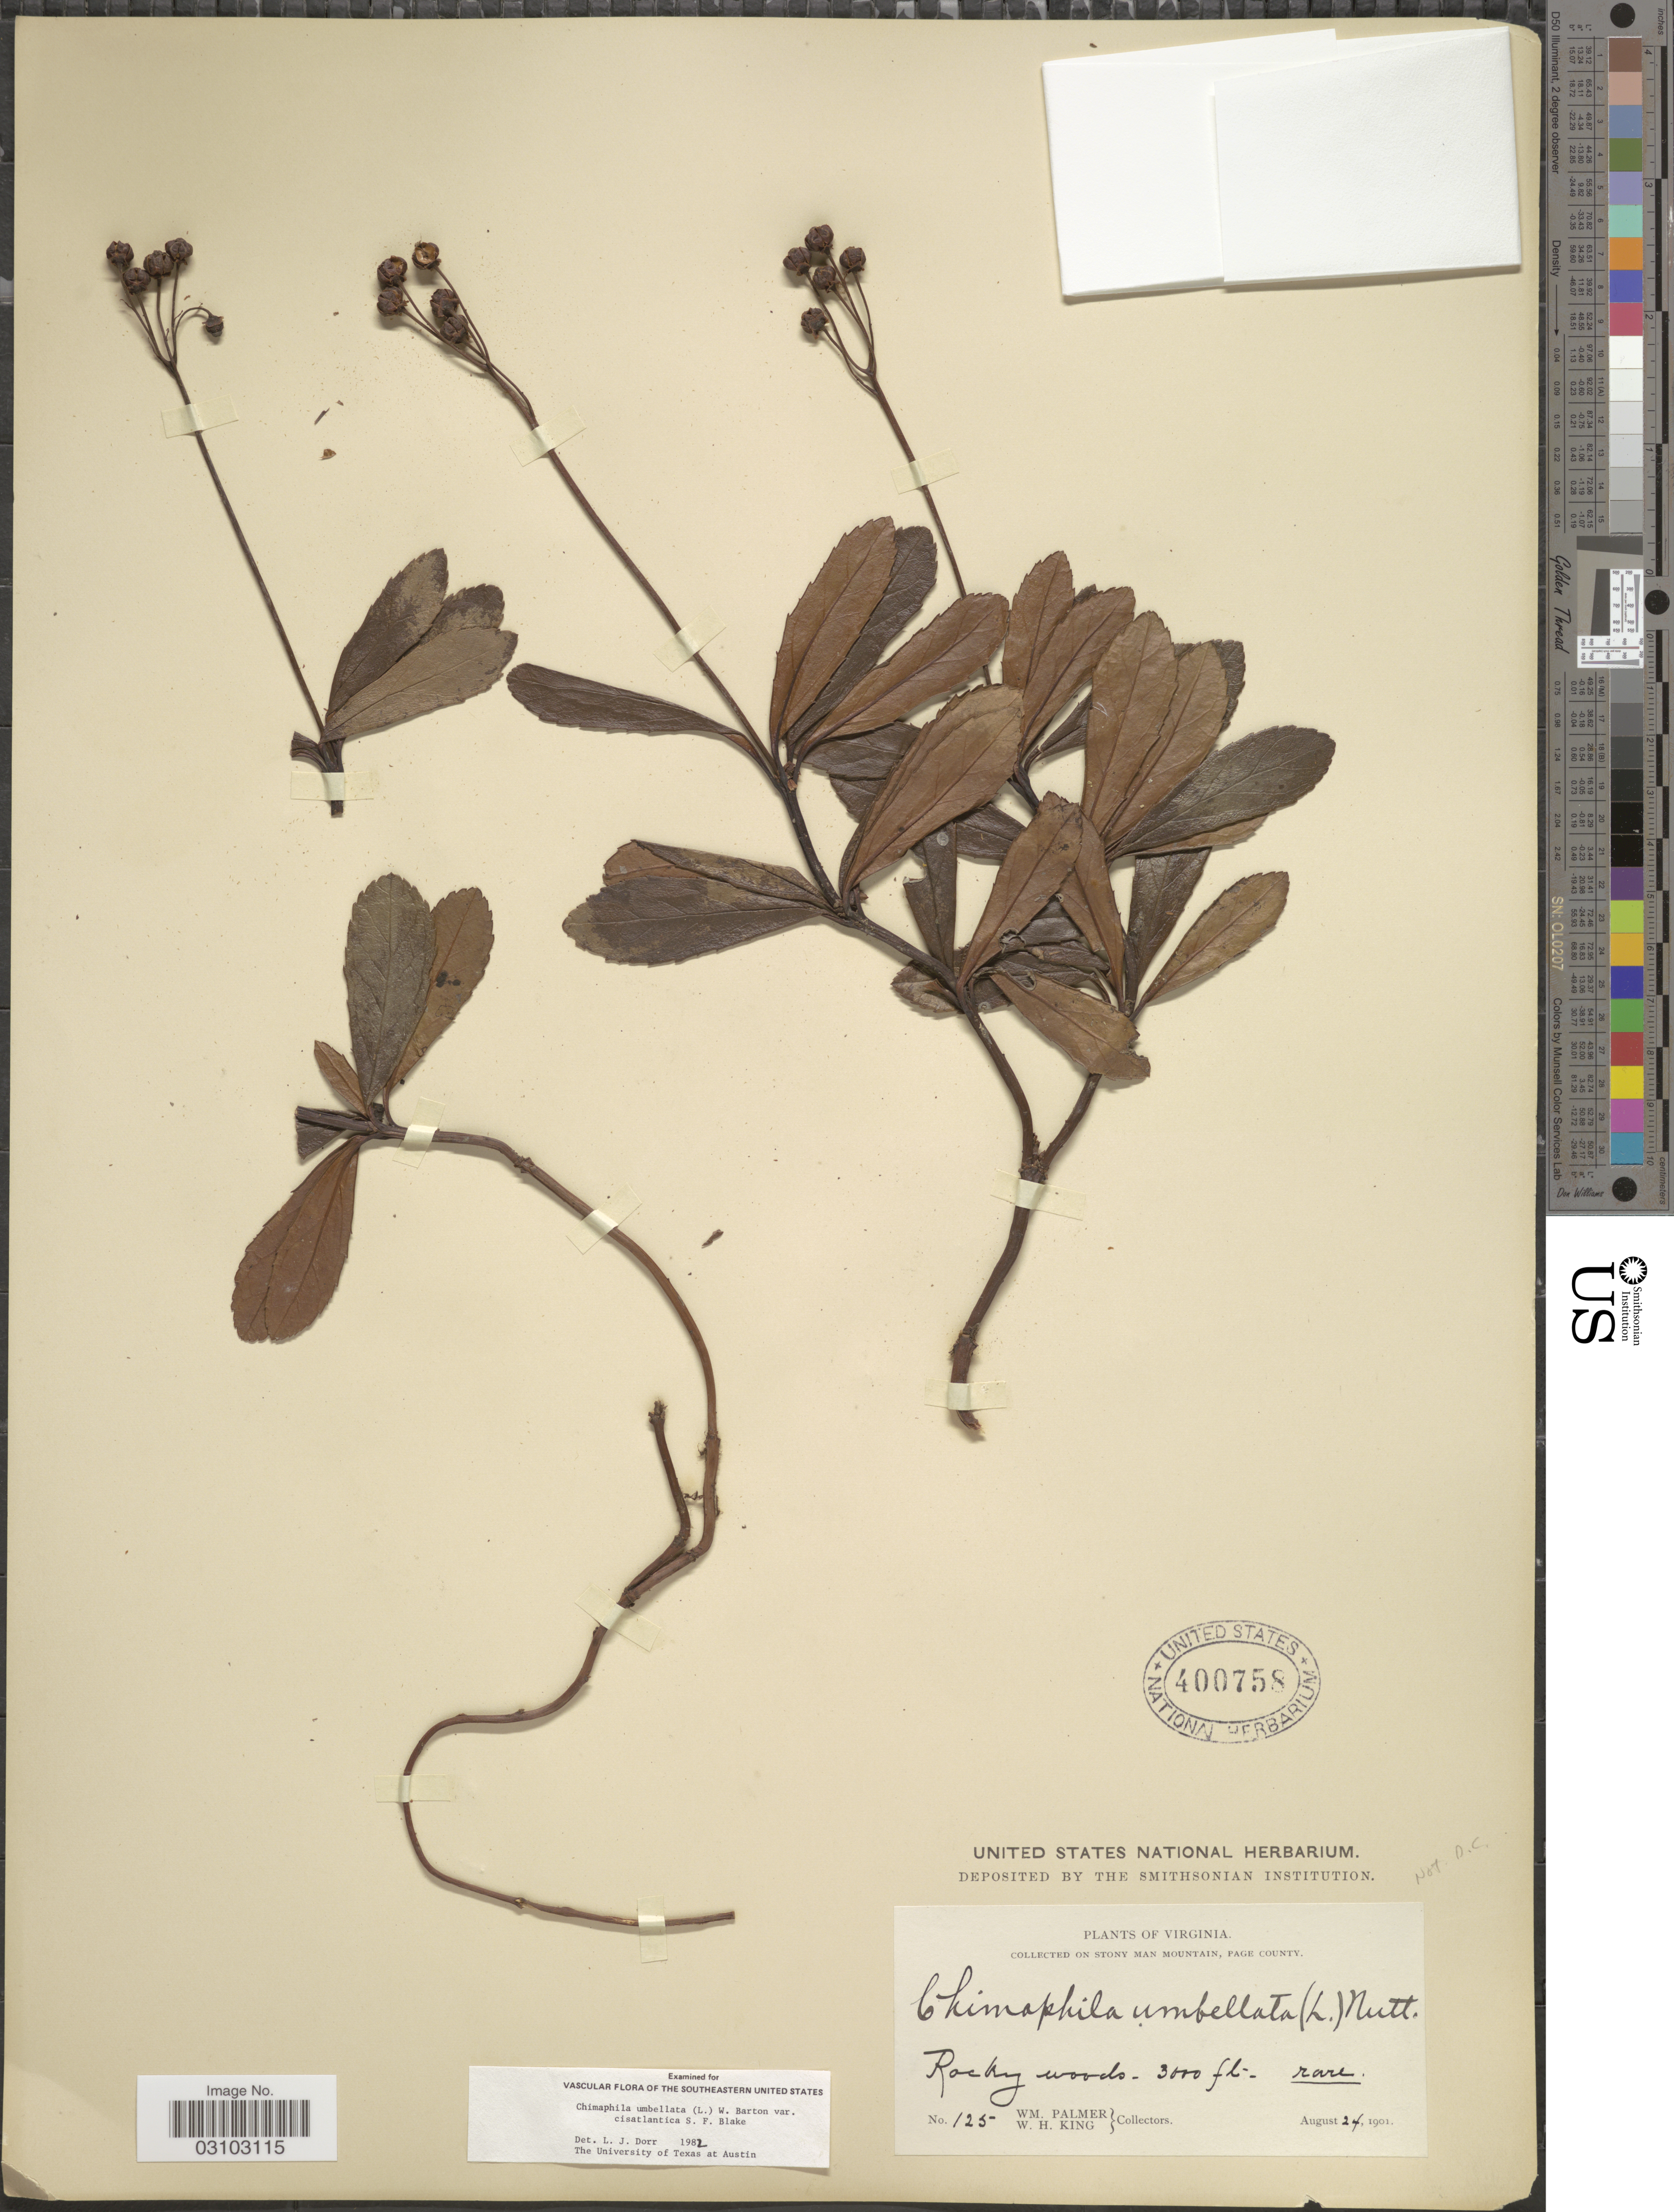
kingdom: Plantae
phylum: Tracheophyta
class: Magnoliopsida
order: Ericales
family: Ericaceae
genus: Chimaphila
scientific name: Chimaphila umbellata var. occidentalis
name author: (Rydb.) S.F. Blake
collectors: W. Palmer & W. H. King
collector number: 125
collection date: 1901-08-24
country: United States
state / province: Virginia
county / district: Page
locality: On stony Man Mountains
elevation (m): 914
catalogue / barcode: US 400758